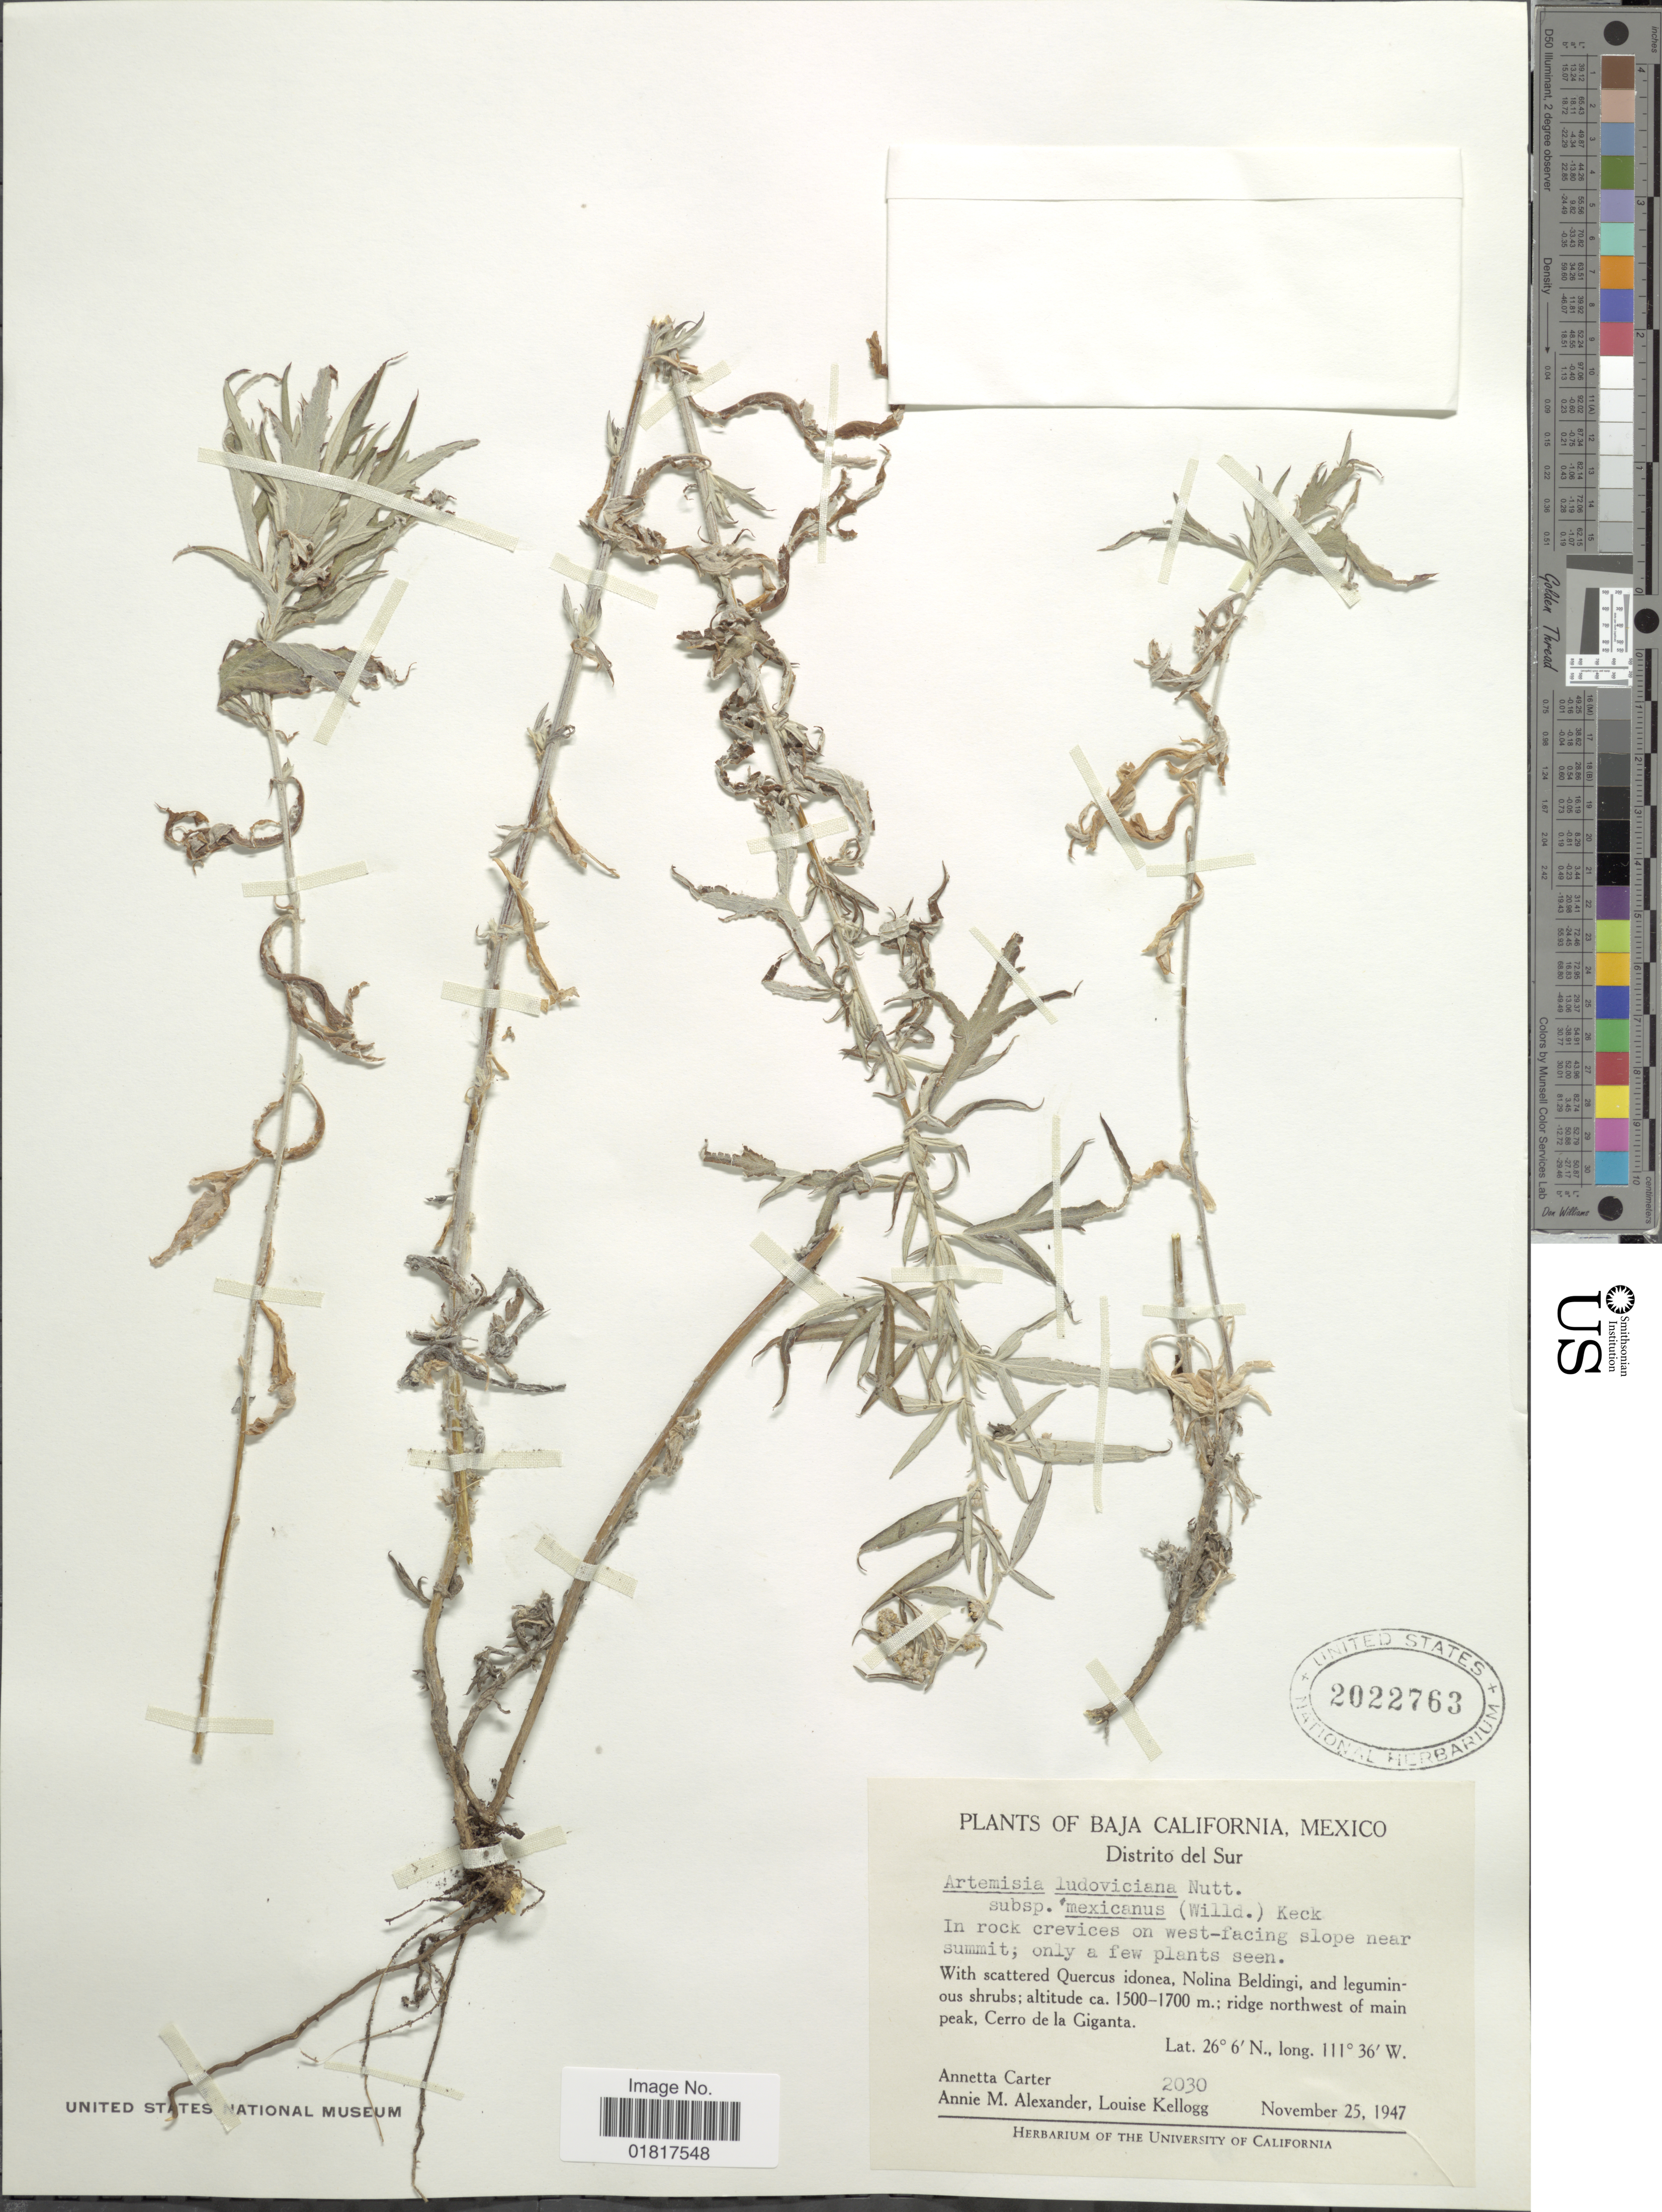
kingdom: Plantae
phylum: Tracheophyta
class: Magnoliopsida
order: Asterales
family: Asteraceae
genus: Artemisia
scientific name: Artemisia ludoviciana subsp. mexicana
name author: (Willd. ex Spreng.) D.D. Keck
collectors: A. Carter, A. M. Alexander & L. Kellogg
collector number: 2030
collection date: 1947-11-25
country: Mexico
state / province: Baja California Sur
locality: Distrito del Sur, In rock crevices on west-facing slope near summit; ridge northwest of main peak, Cerro de la Giganta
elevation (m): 1500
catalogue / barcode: US 2022763